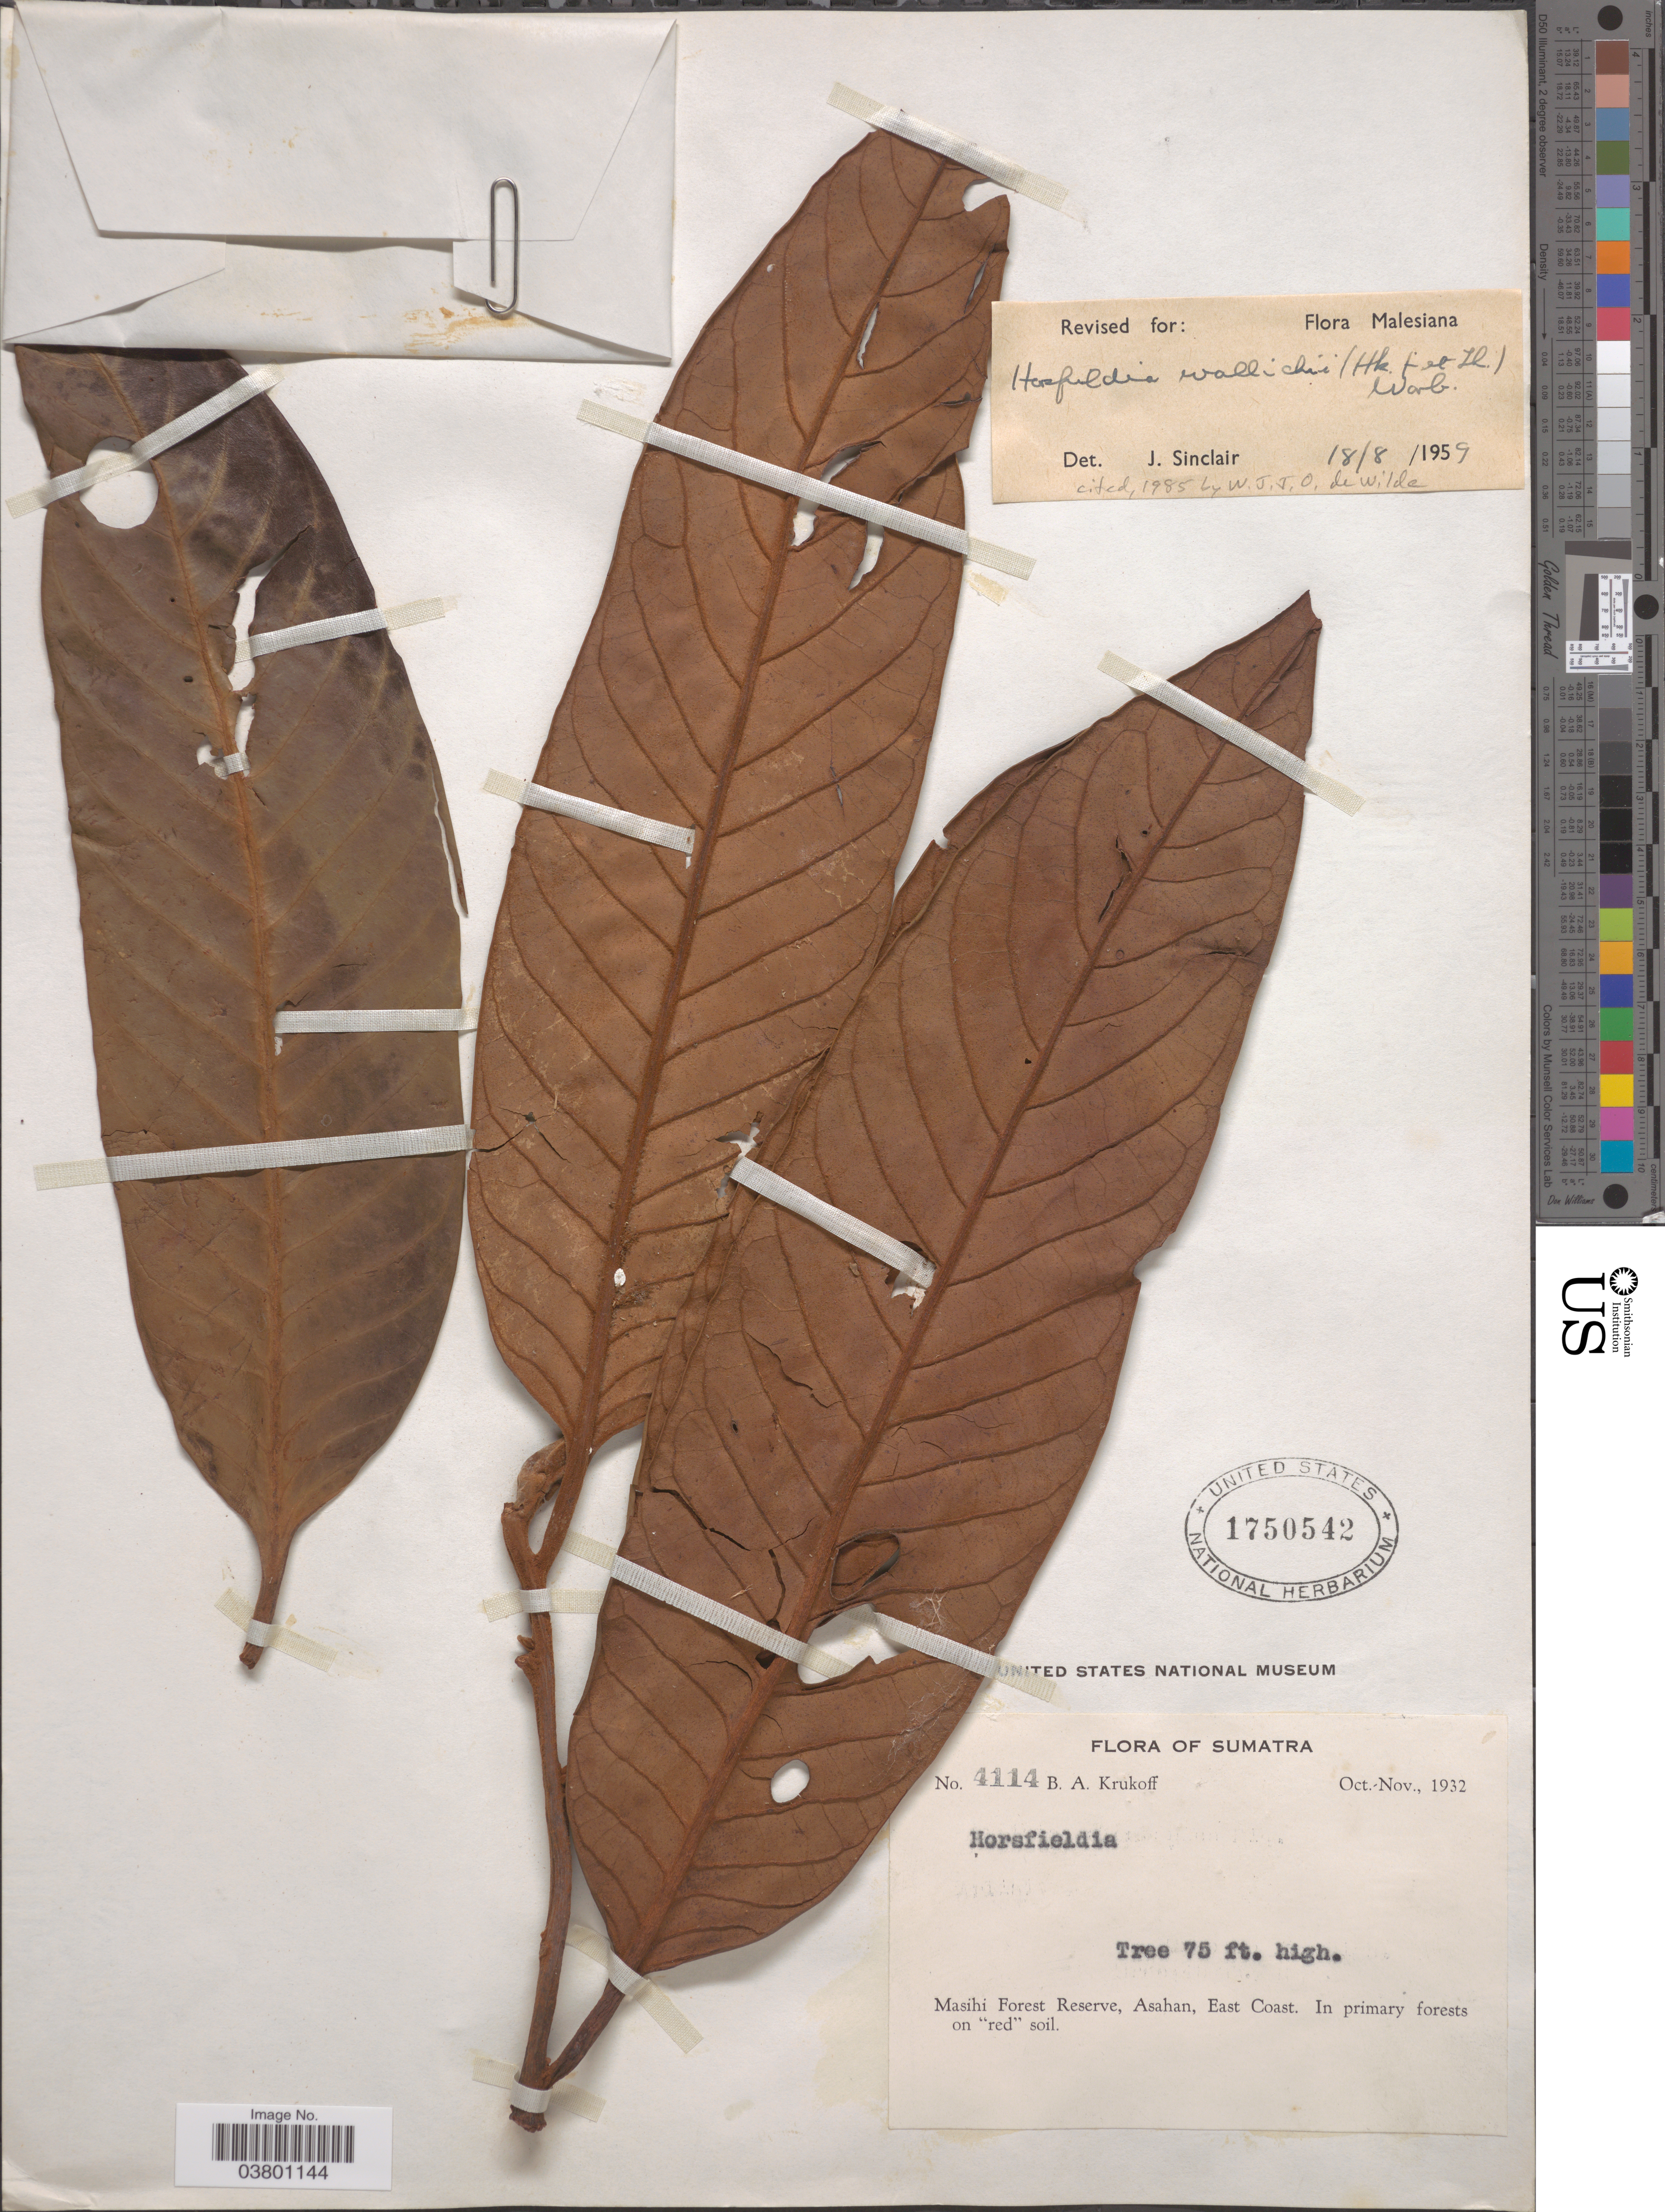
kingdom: Plantae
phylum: Tracheophyta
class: Magnoliopsida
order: Magnoliales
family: Myristicaceae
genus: Horsfieldia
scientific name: Horsfieldia wallichii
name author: Warb.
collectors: B. A. Krukoff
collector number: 4114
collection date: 1932-10/1932-11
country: Indonesia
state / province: Sumatra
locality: Masihi Forest Reserve, Asahan, East Coast.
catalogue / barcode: US 1750542